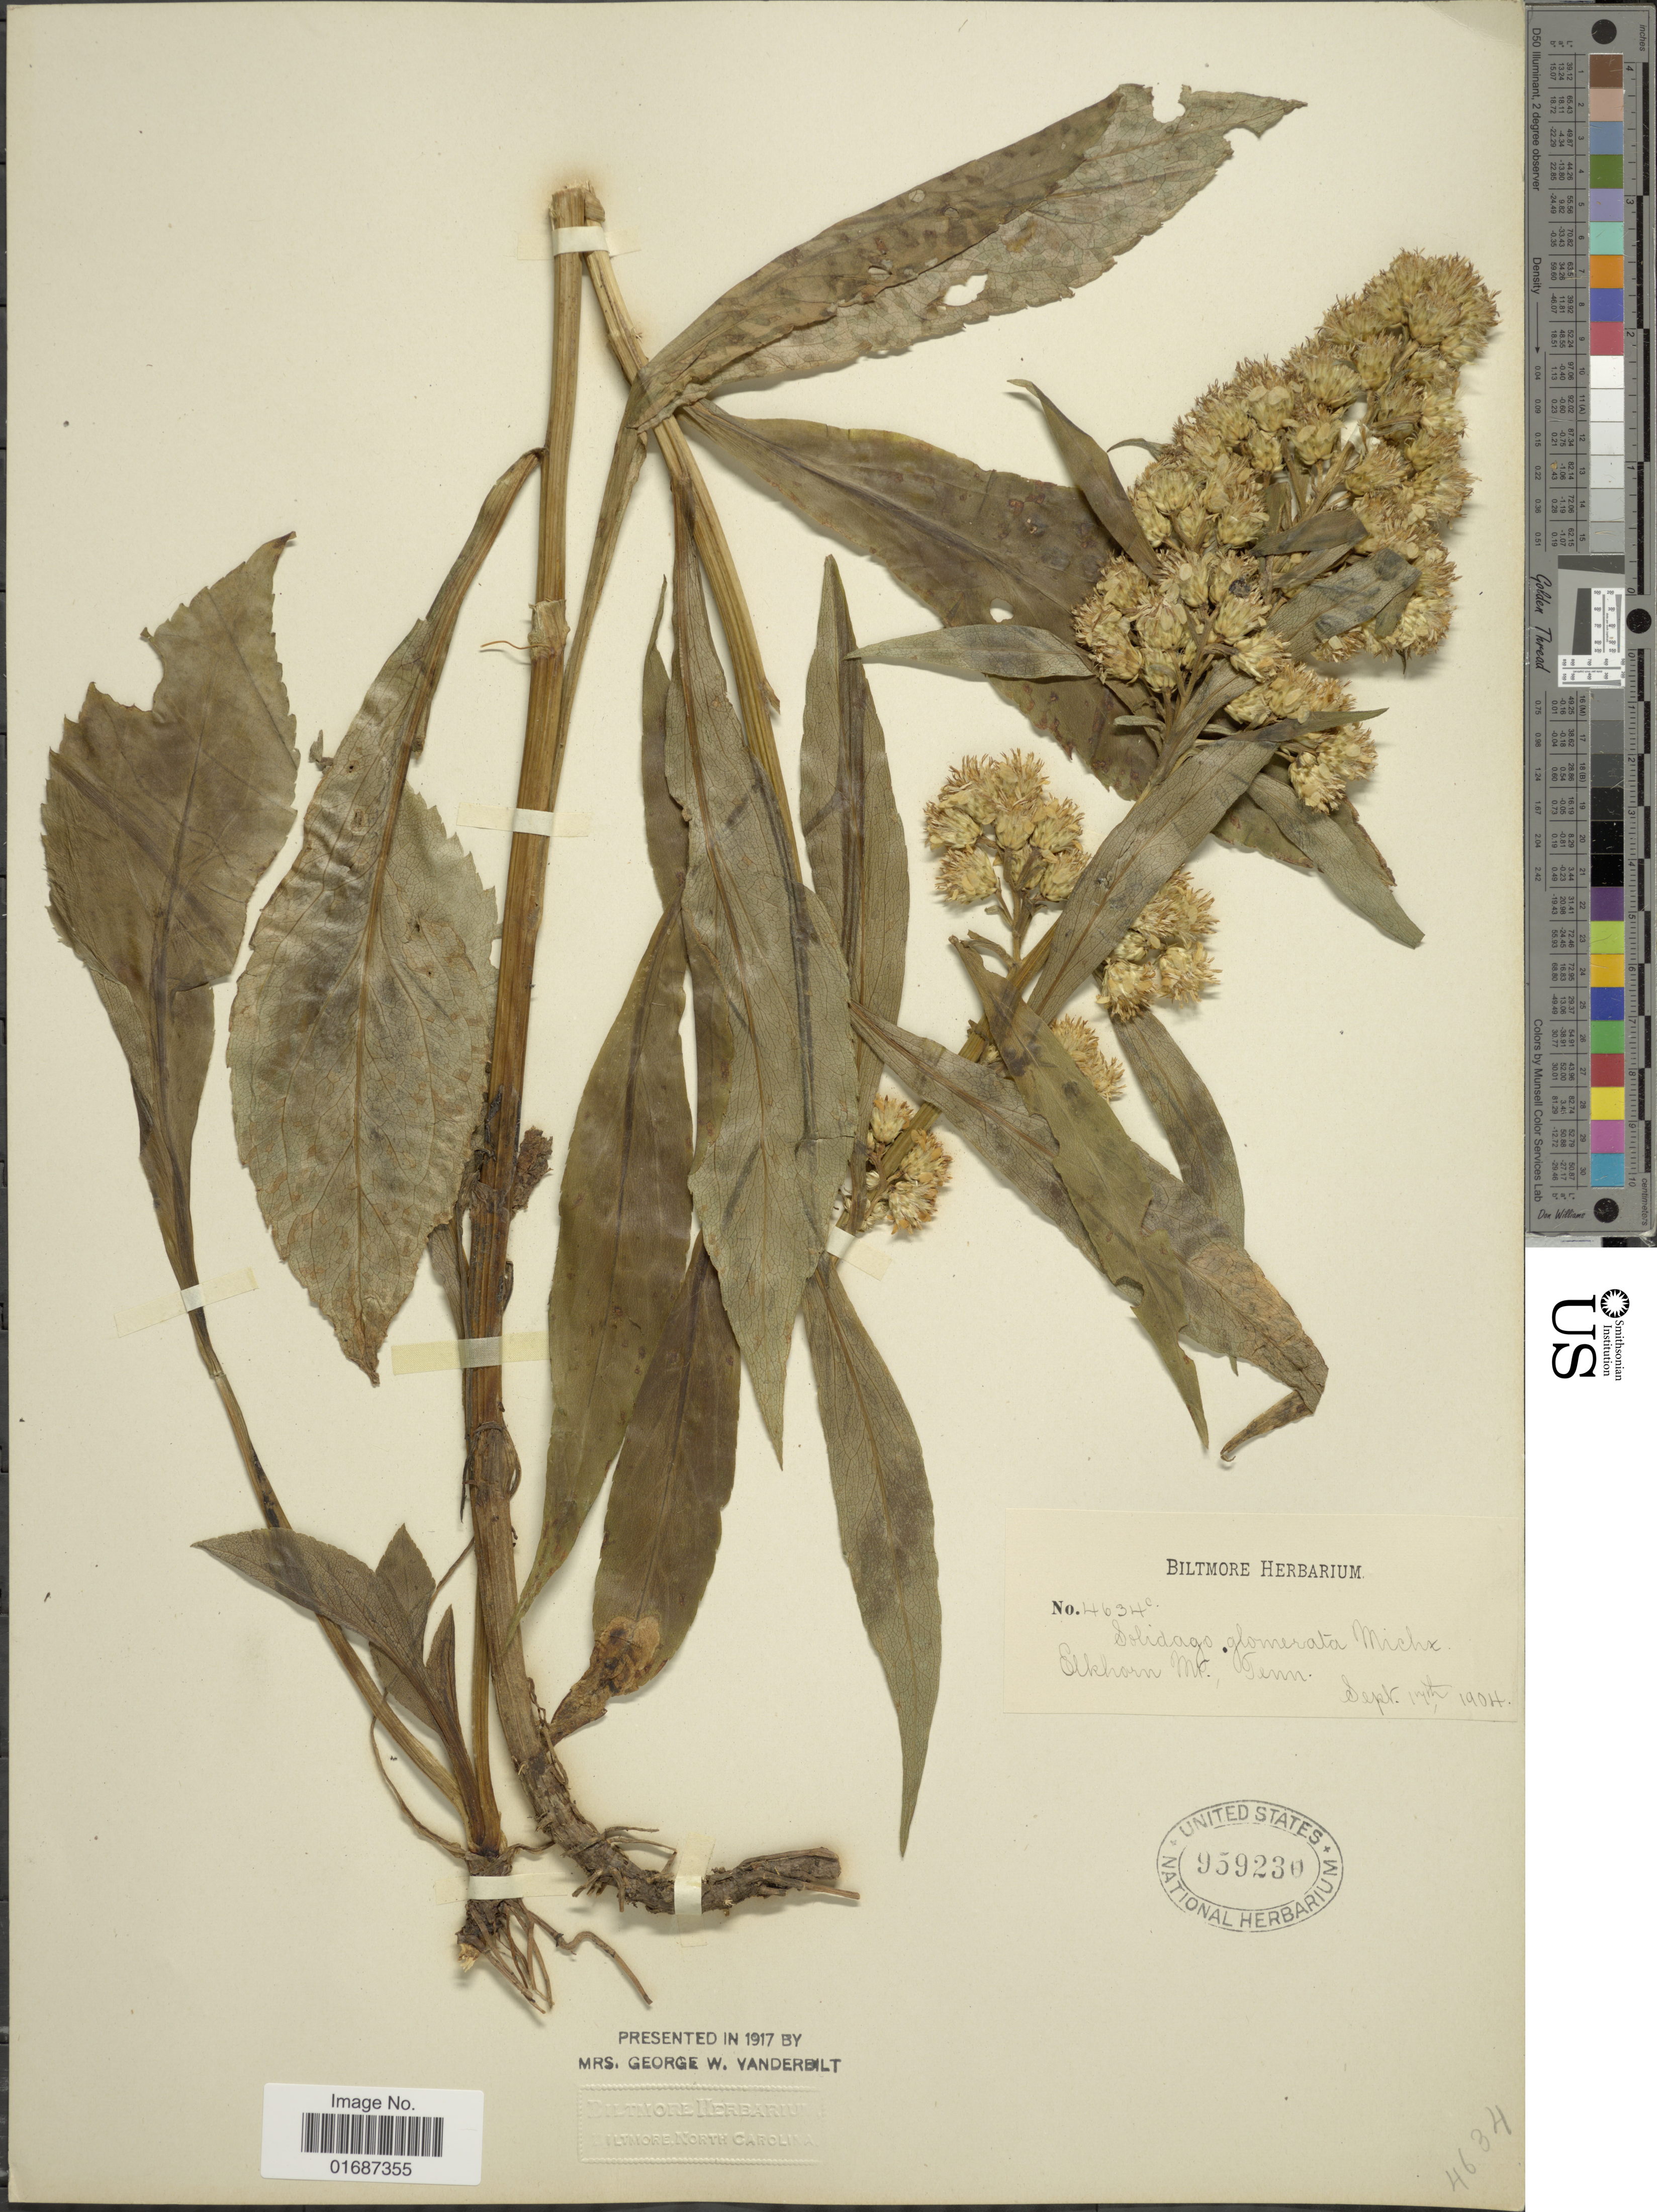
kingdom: Plantae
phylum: Tracheophyta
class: Magnoliopsida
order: Asterales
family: Asteraceae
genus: Solidago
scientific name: Solidago glomerata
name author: Michx.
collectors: ex herb. Biltmore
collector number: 4634c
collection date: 1904-09-17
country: United States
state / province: Tennessee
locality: Elkhorn Mt.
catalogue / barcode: US 959230